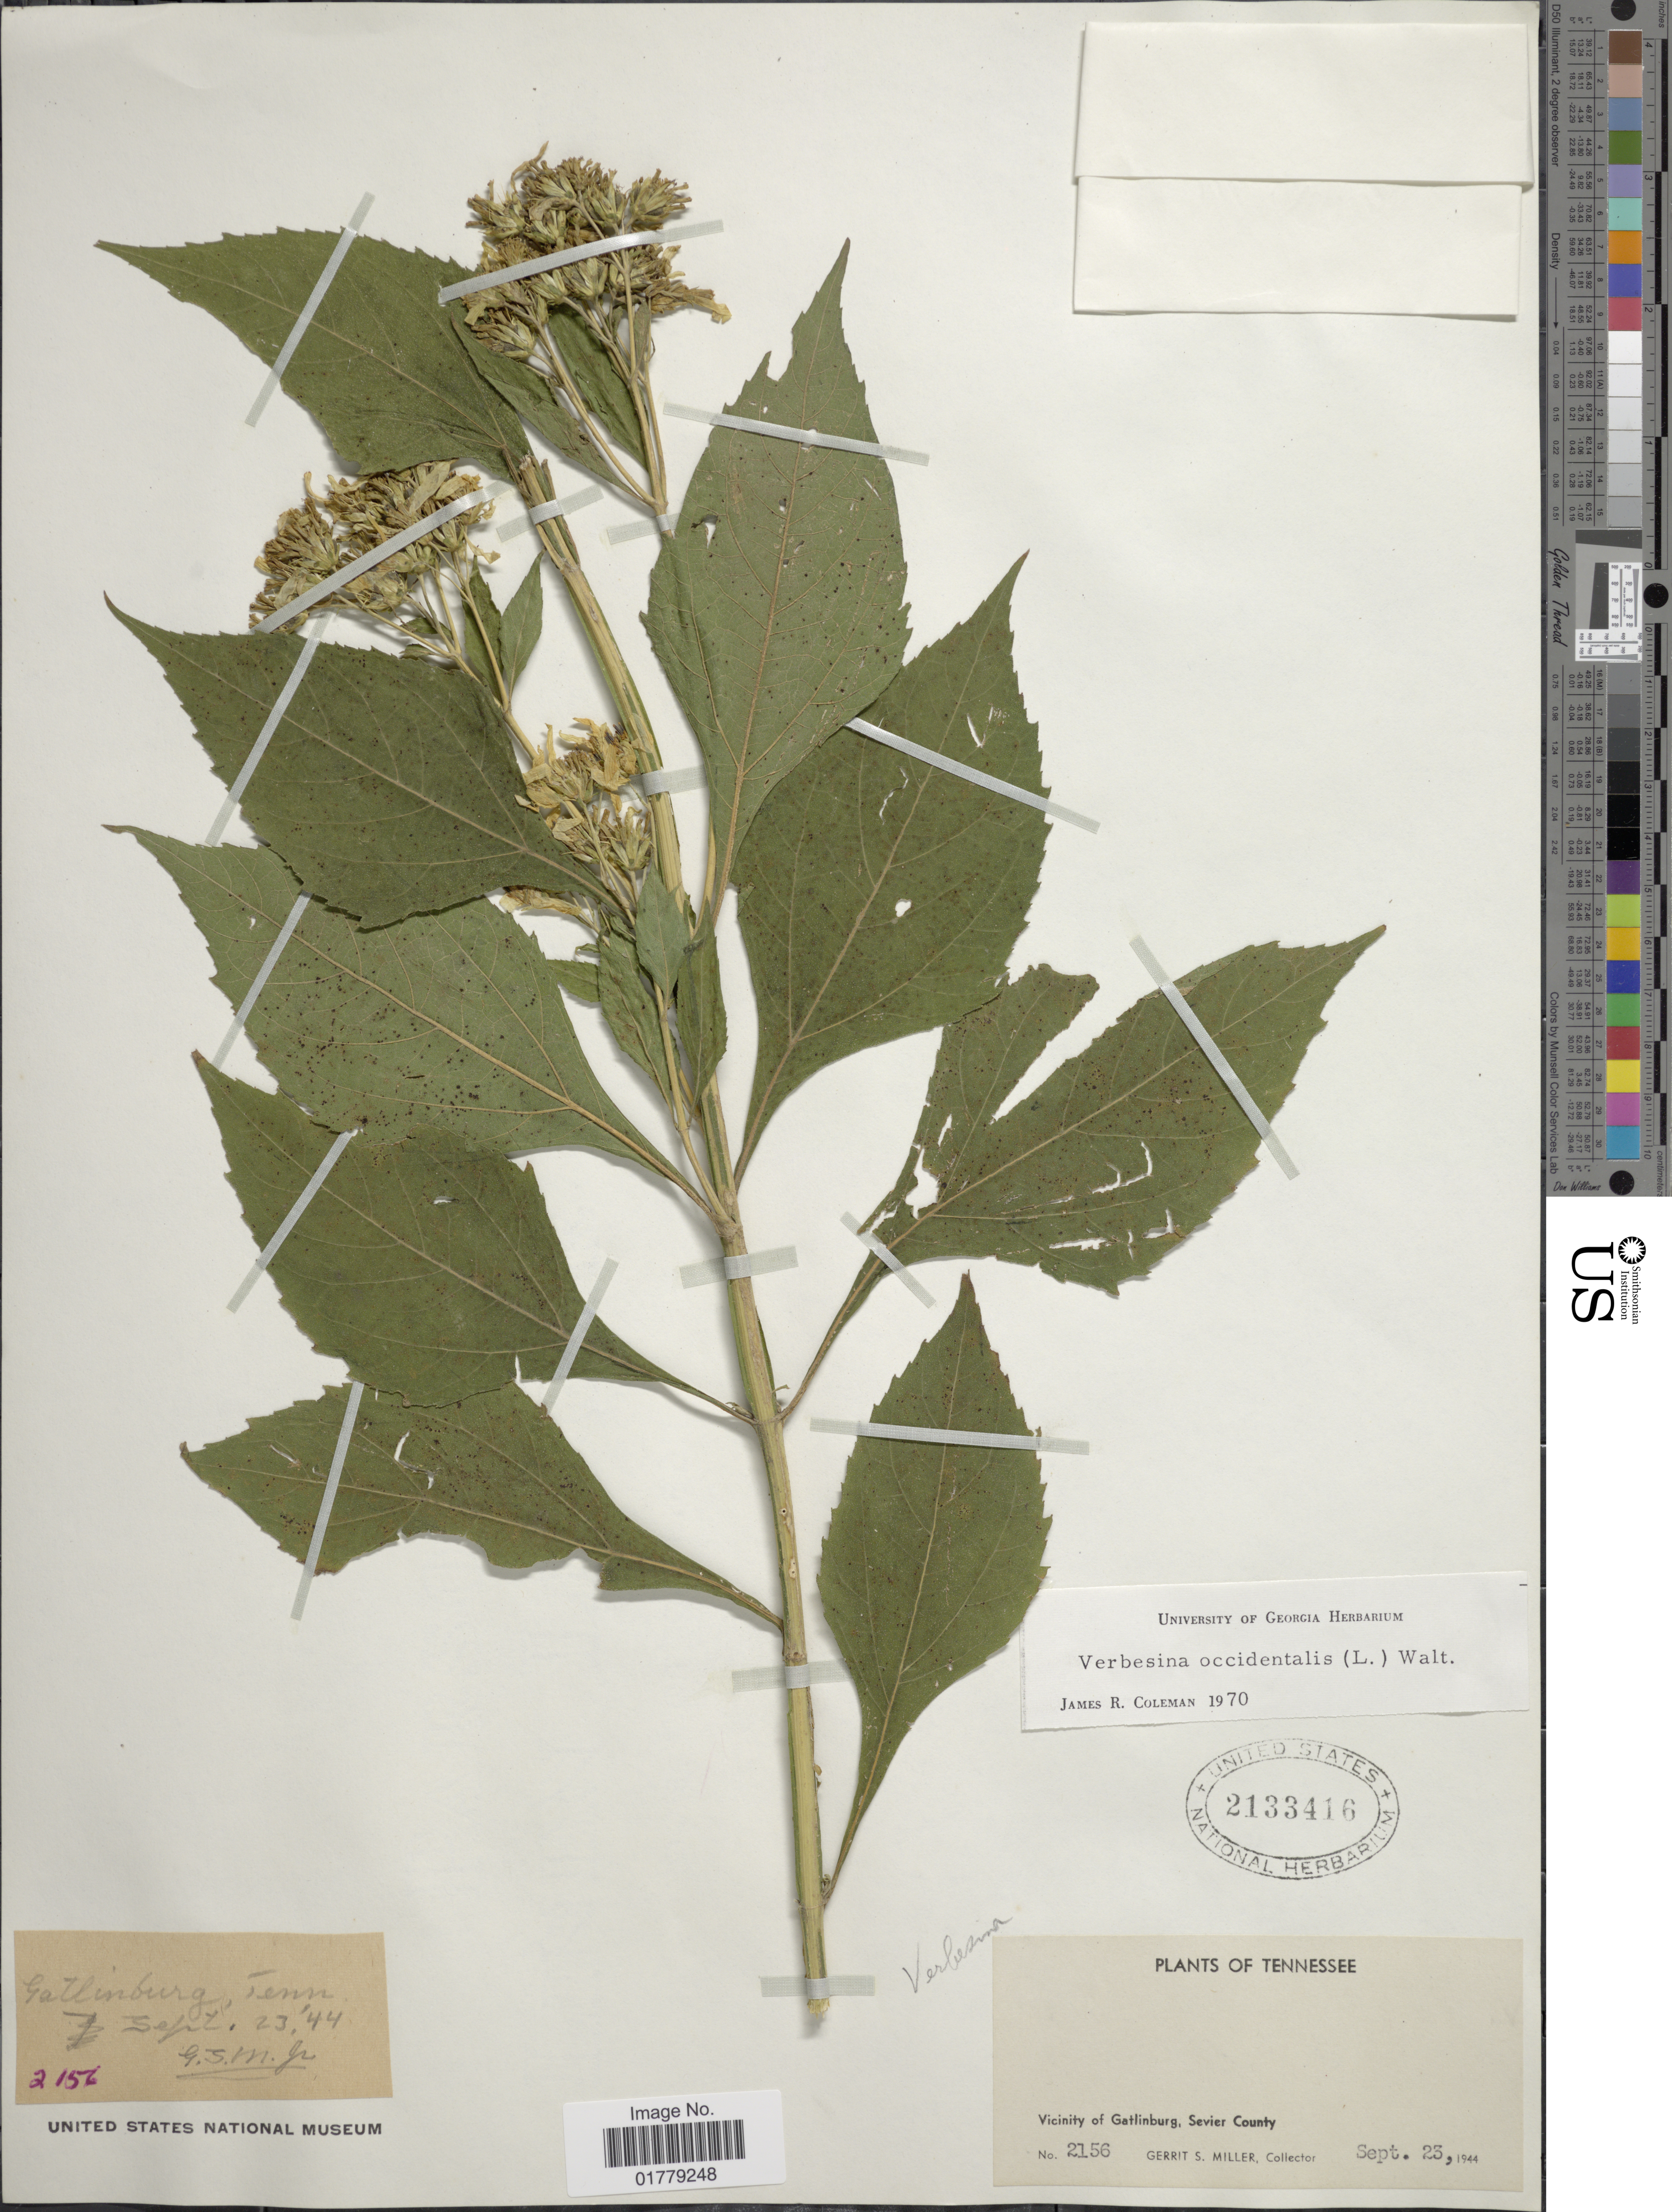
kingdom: Plantae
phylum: Tracheophyta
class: Magnoliopsida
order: Asterales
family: Asteraceae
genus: Verbesina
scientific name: Verbesina occidentalis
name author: (L.) Walter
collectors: G. S. Miller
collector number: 2156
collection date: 1944-09-23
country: United States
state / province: Tennessee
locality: Vicinity of Gatlinburg, Sevier County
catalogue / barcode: US 2133416